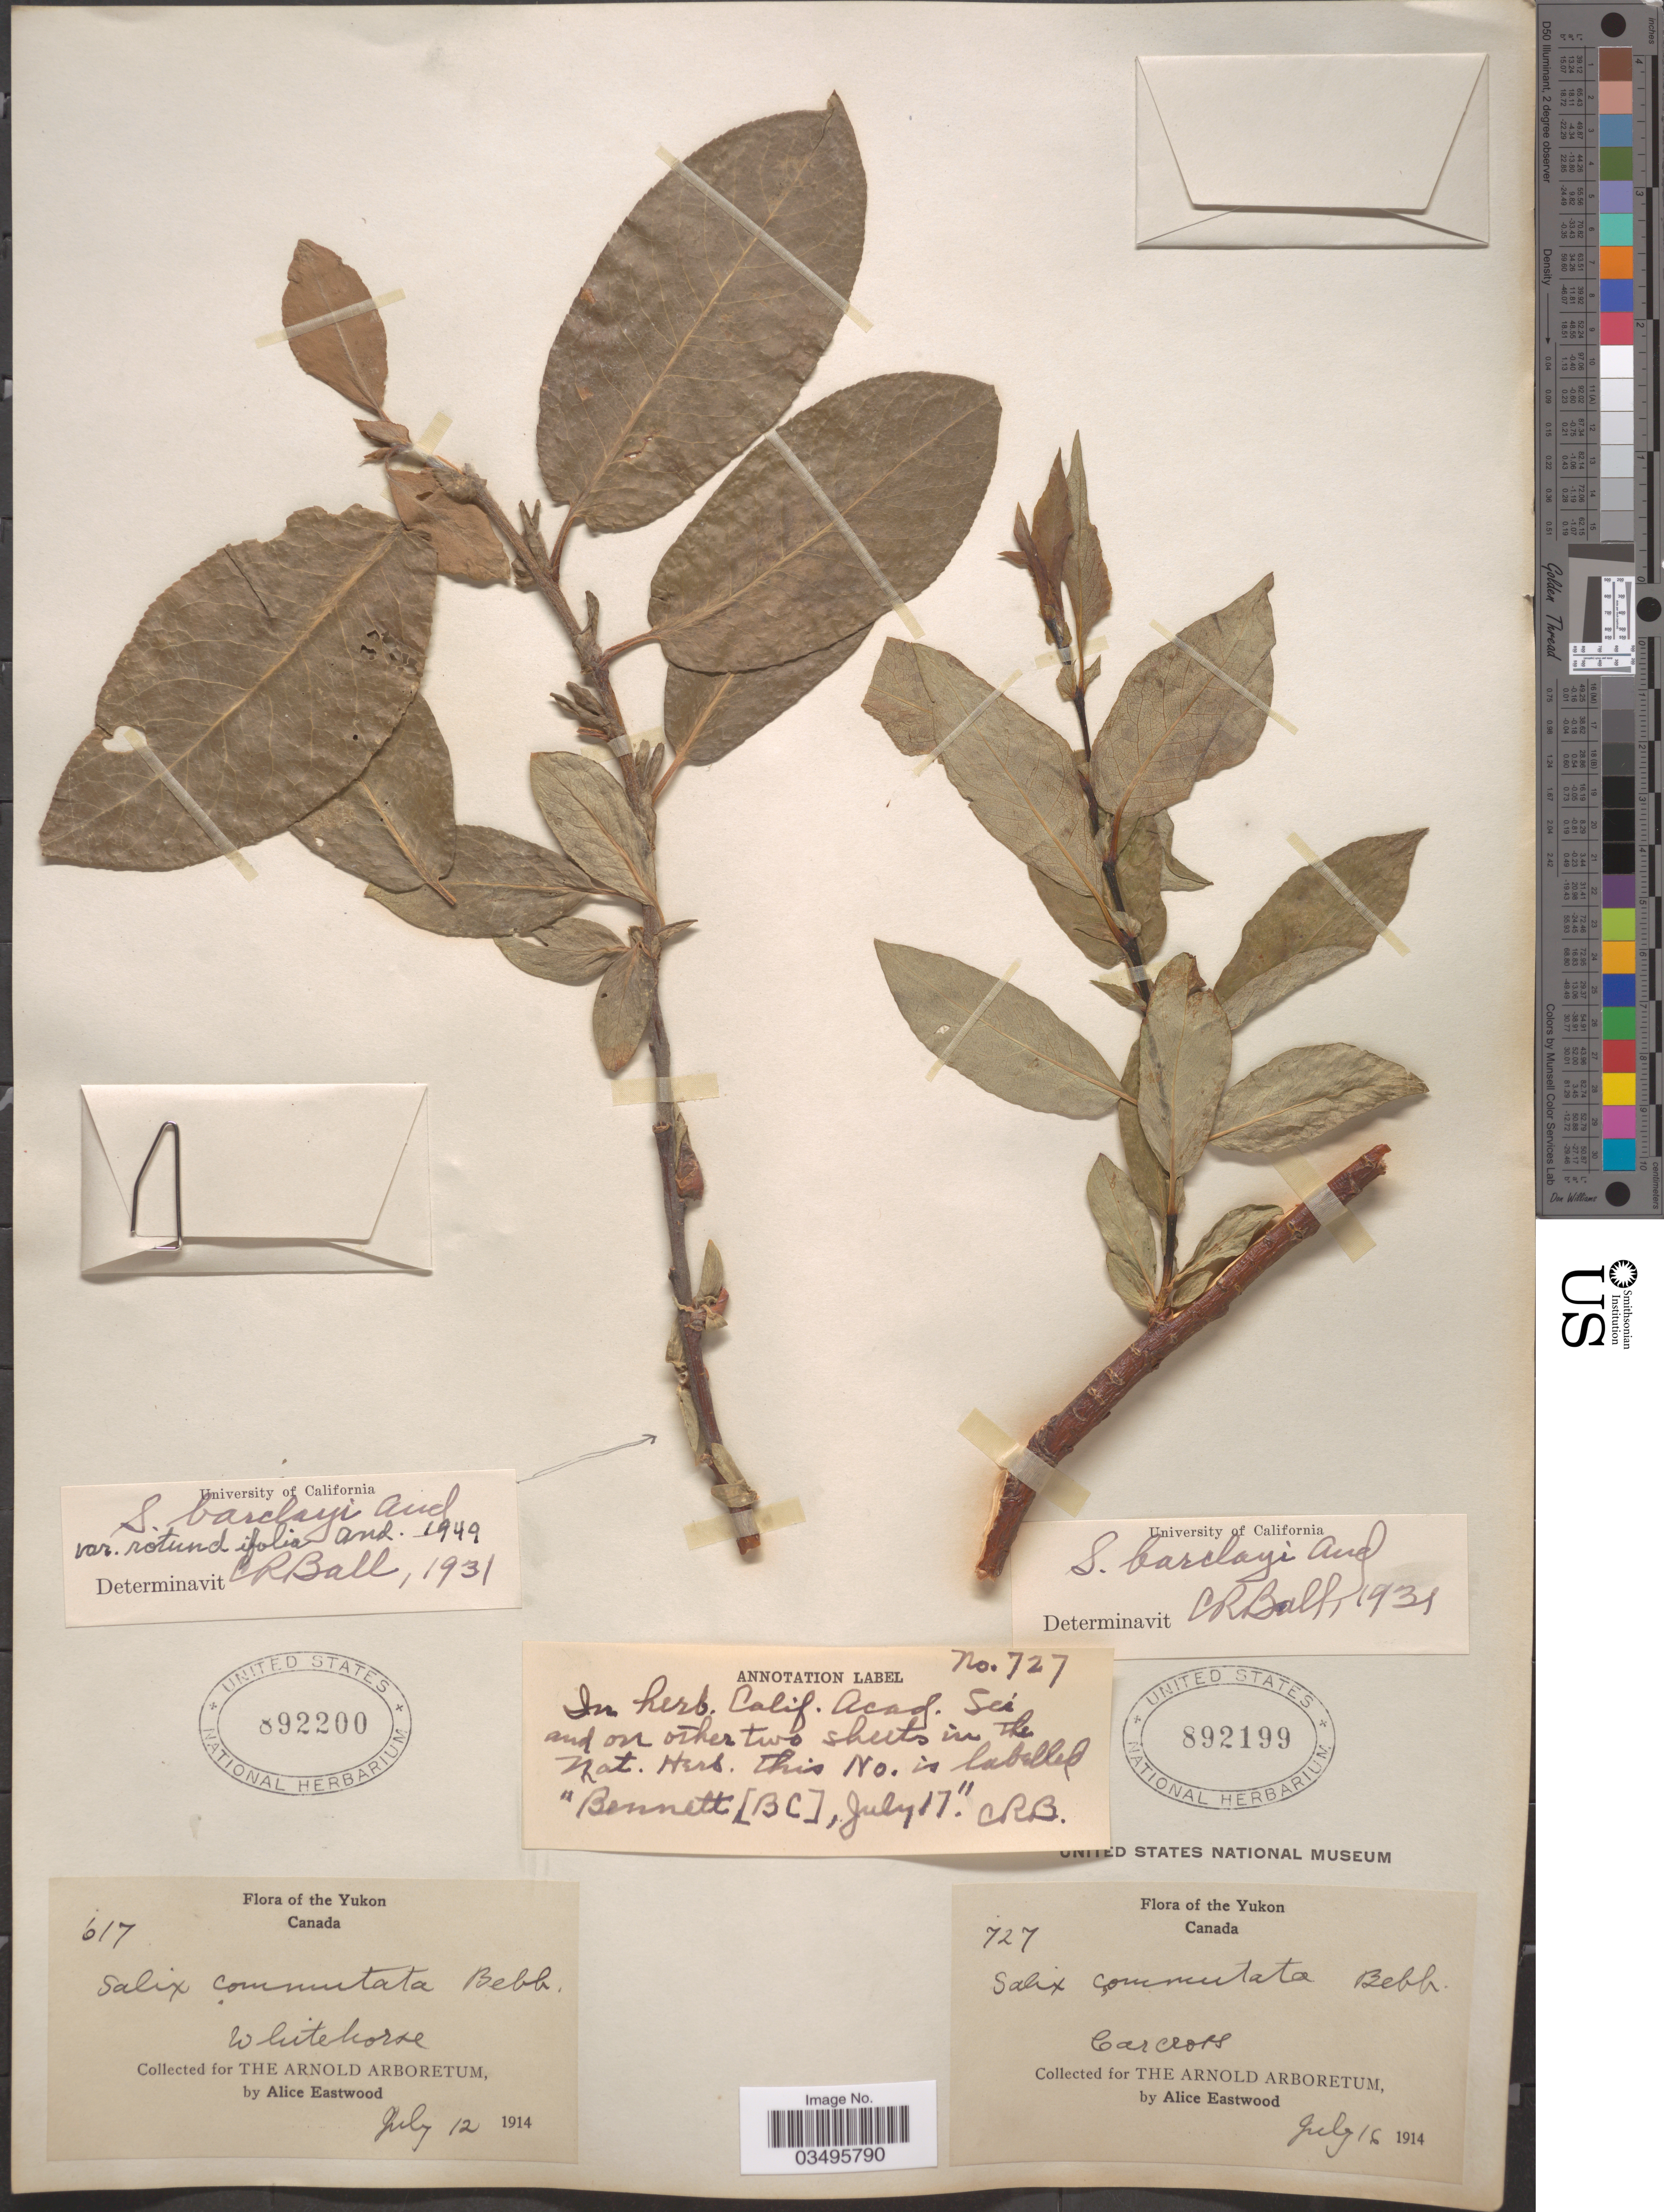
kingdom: Plantae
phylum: Tracheophyta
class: Magnoliopsida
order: Malpighiales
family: Salicaceae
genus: Salix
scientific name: Salix barclayi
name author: Andersson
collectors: A. Eastwood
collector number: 727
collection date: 1914-07-16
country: Canada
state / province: Yukon Territory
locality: Yukon, Carcross.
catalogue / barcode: US 892199-2